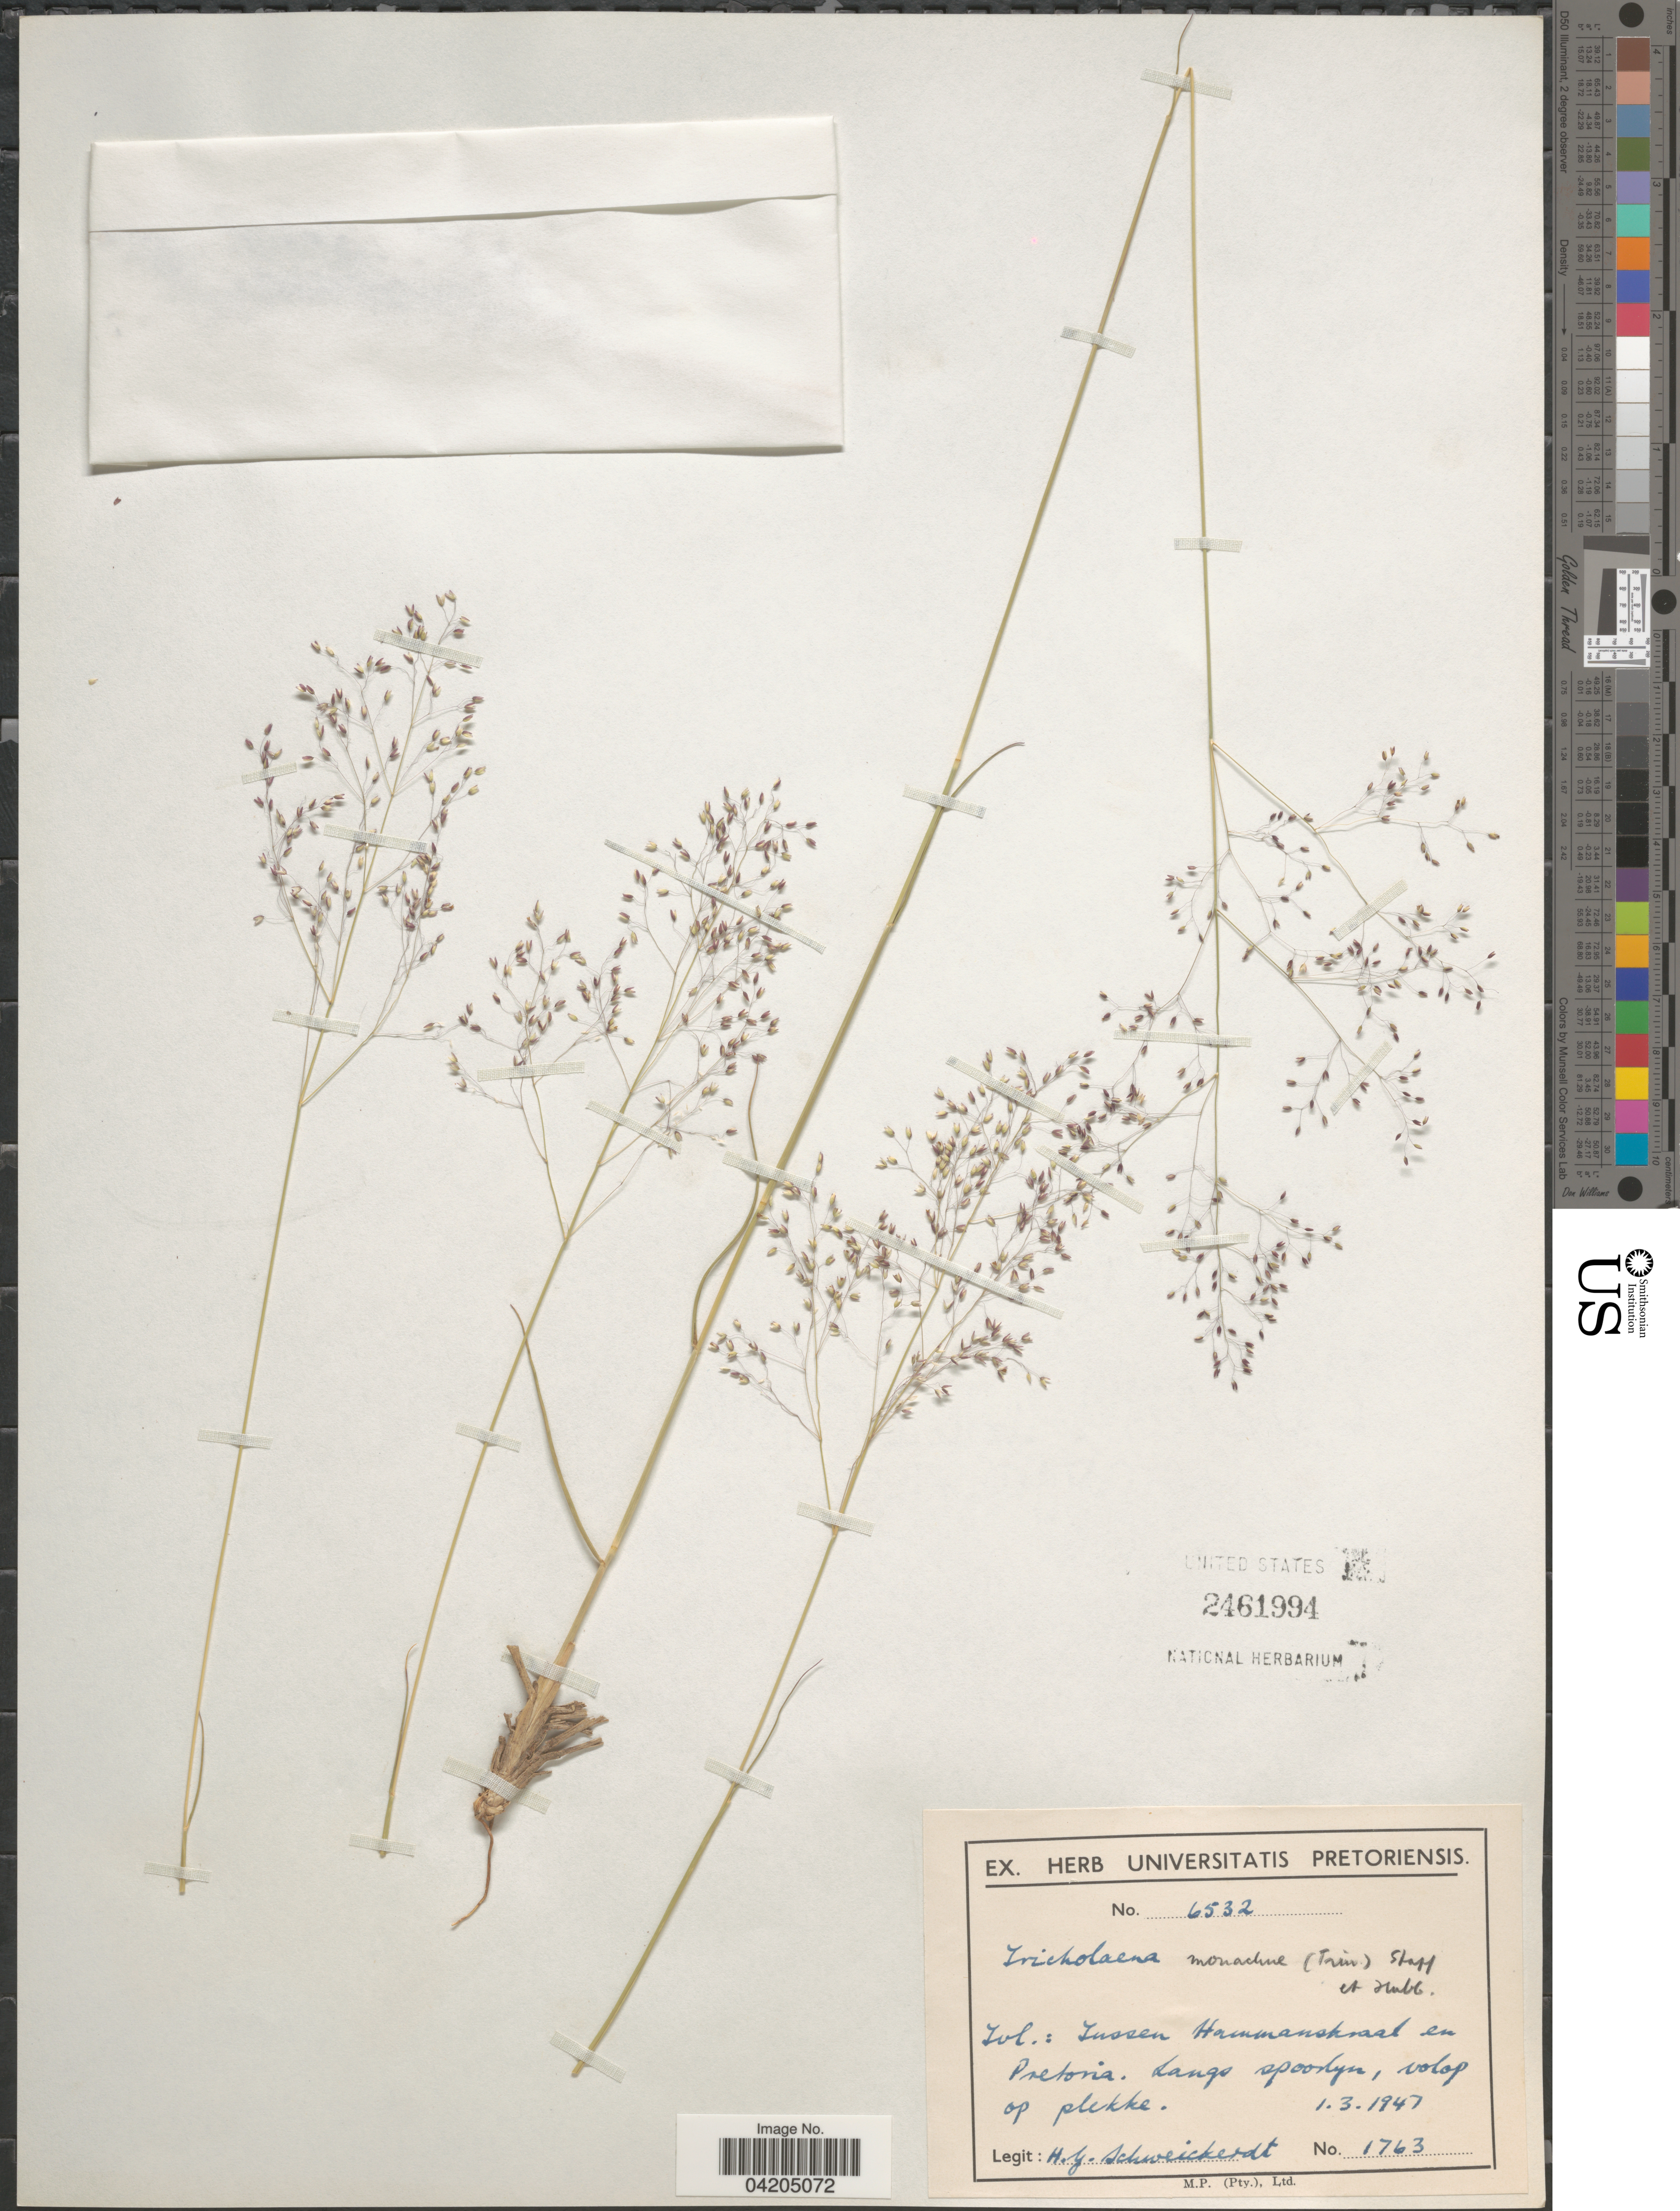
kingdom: Plantae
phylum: Tracheophyta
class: Liliopsida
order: Poales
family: Poaceae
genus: Tricholaena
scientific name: Tricholaena monachne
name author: (Trin.) Stapf & C.E. Hubb.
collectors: H. Schweickerdt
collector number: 1763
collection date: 1947-03-01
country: South Africa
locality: Tvl.: Tussen Hammanskraal en Pretoria. Langs spoorlyn, volop op plekke.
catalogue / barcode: US 2461994